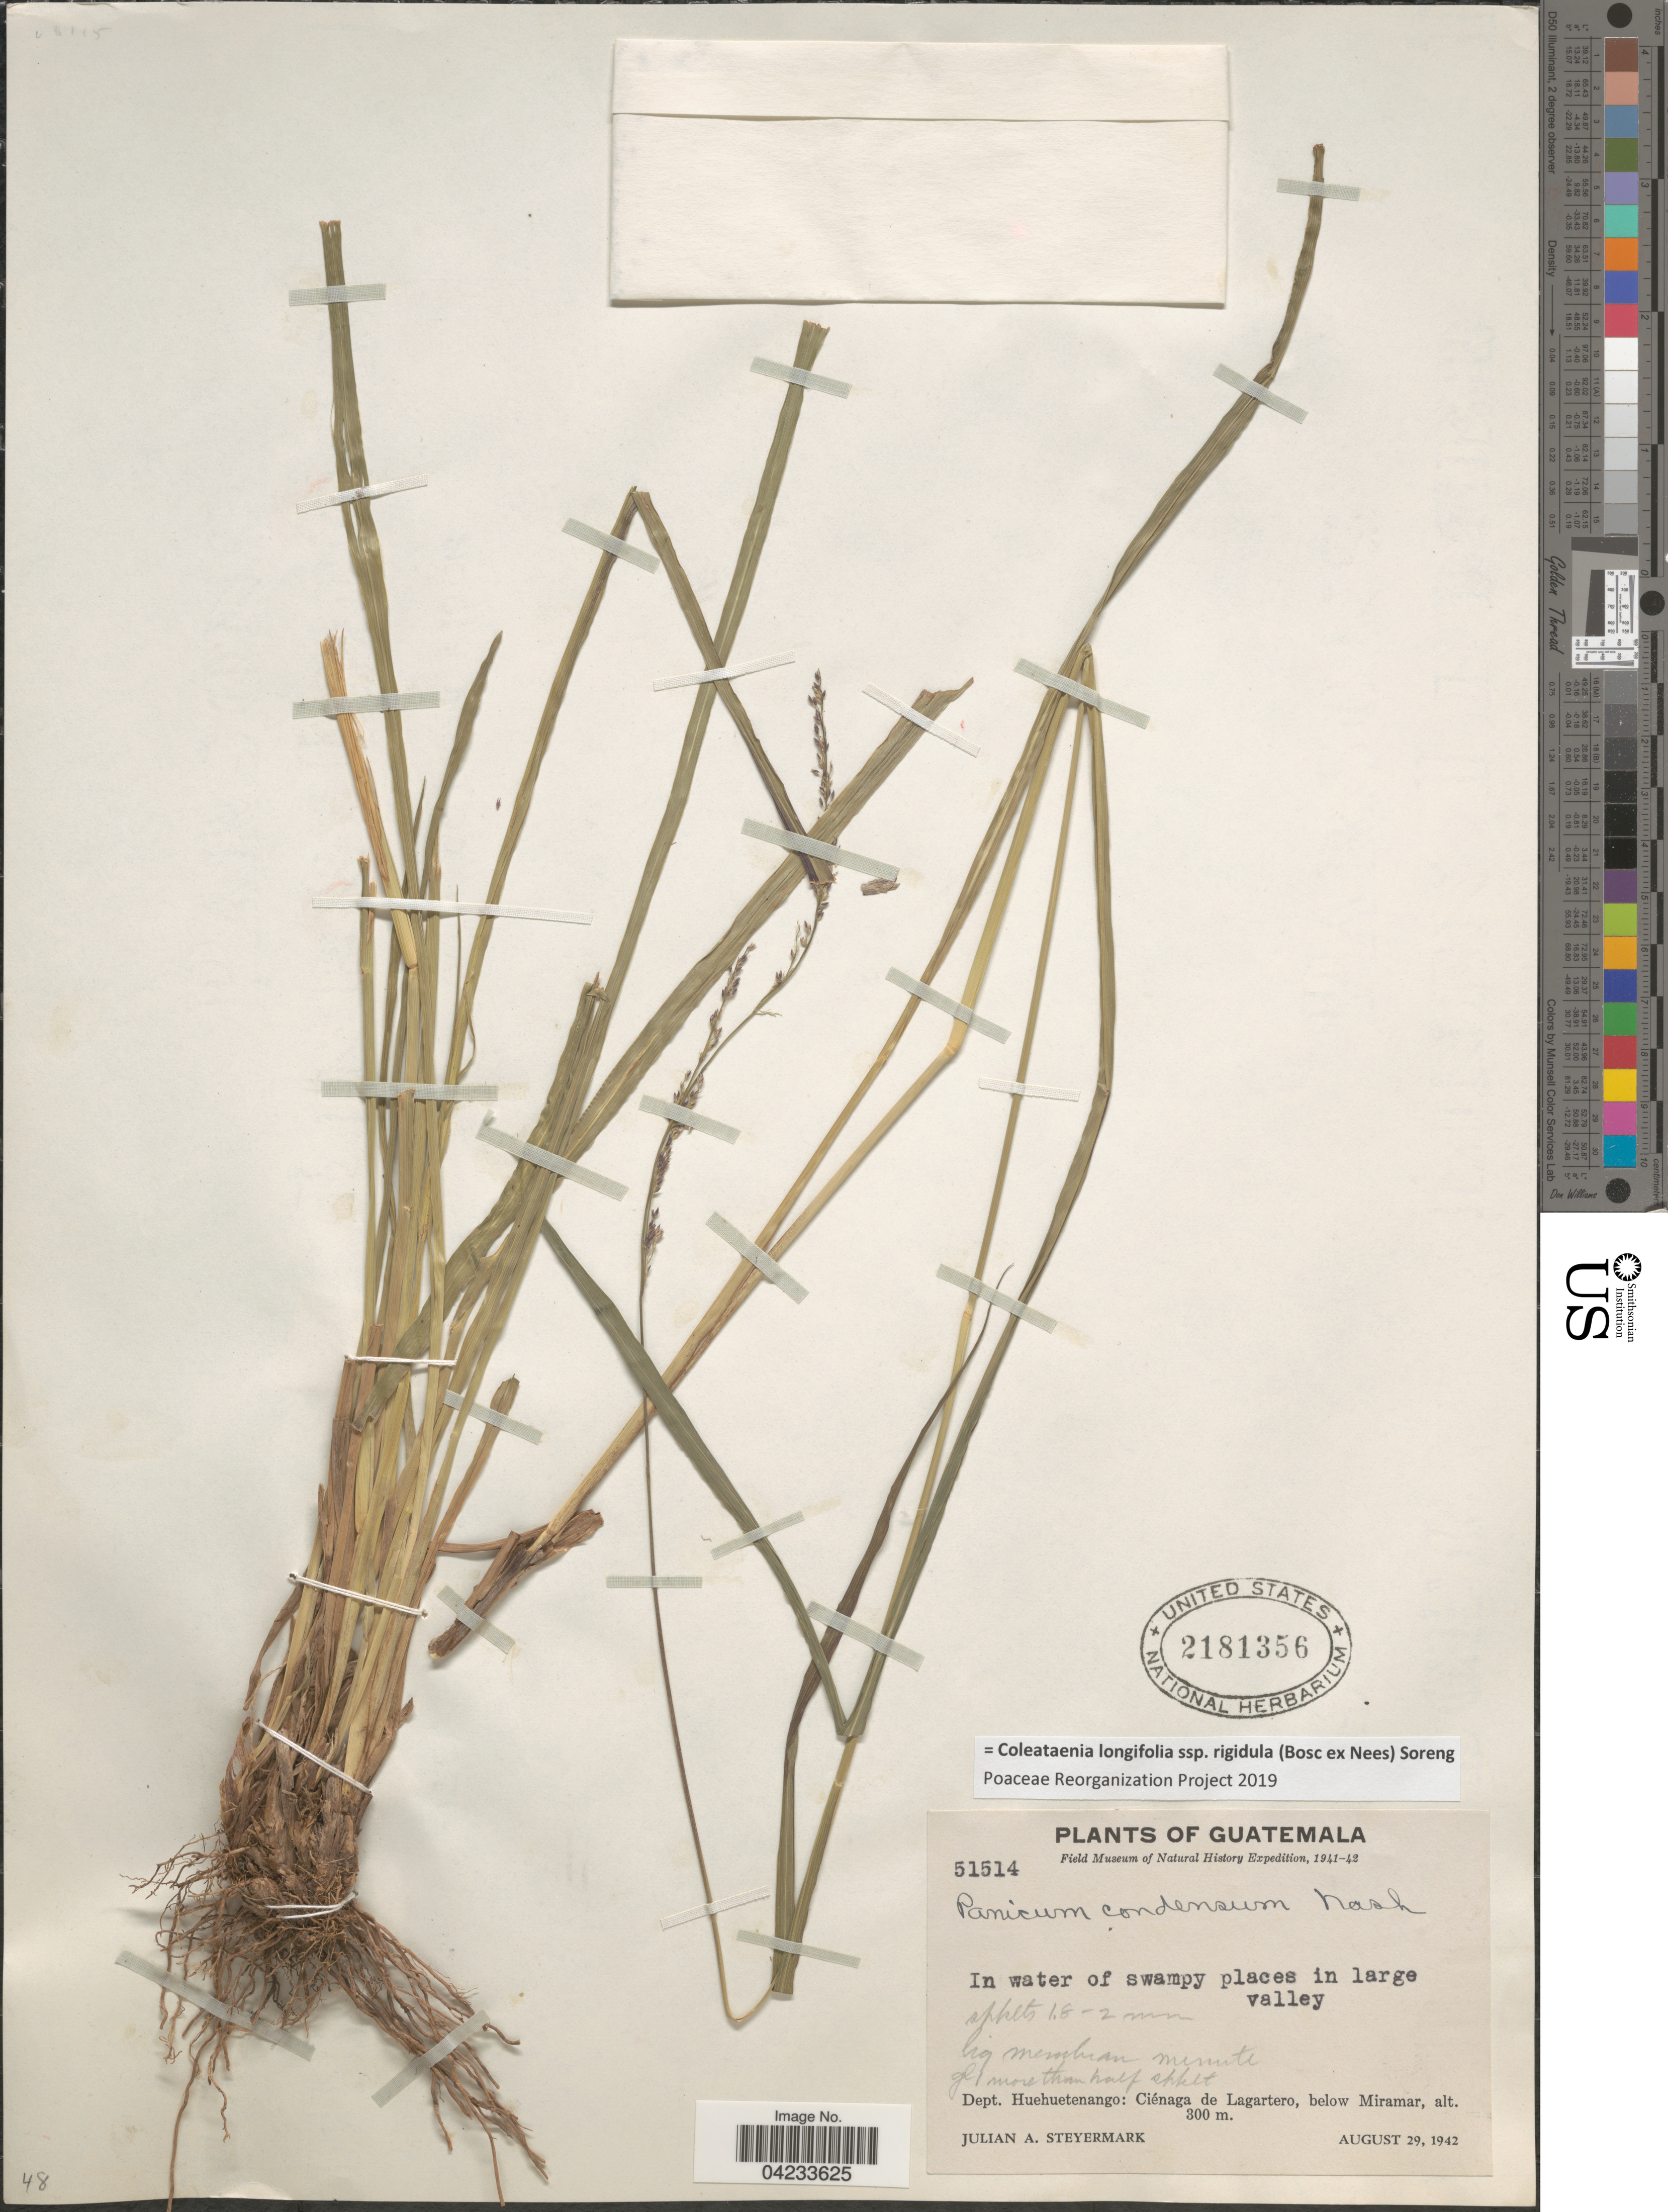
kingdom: Plantae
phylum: Tracheophyta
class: Liliopsida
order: Poales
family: Poaceae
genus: Coleataenia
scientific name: Coleataenia longifolia subsp. rigidula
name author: (Bosc ex Nees) Soreng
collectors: J. Steyermark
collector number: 51514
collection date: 1942-08-29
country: Guatemala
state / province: Huehuetenango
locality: Field Museum of Natural History Expedition, 1941-42. Dept. Huehuetenango: Ciénaga de Lagartero, below Miramar.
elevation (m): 300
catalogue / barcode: US 2181356